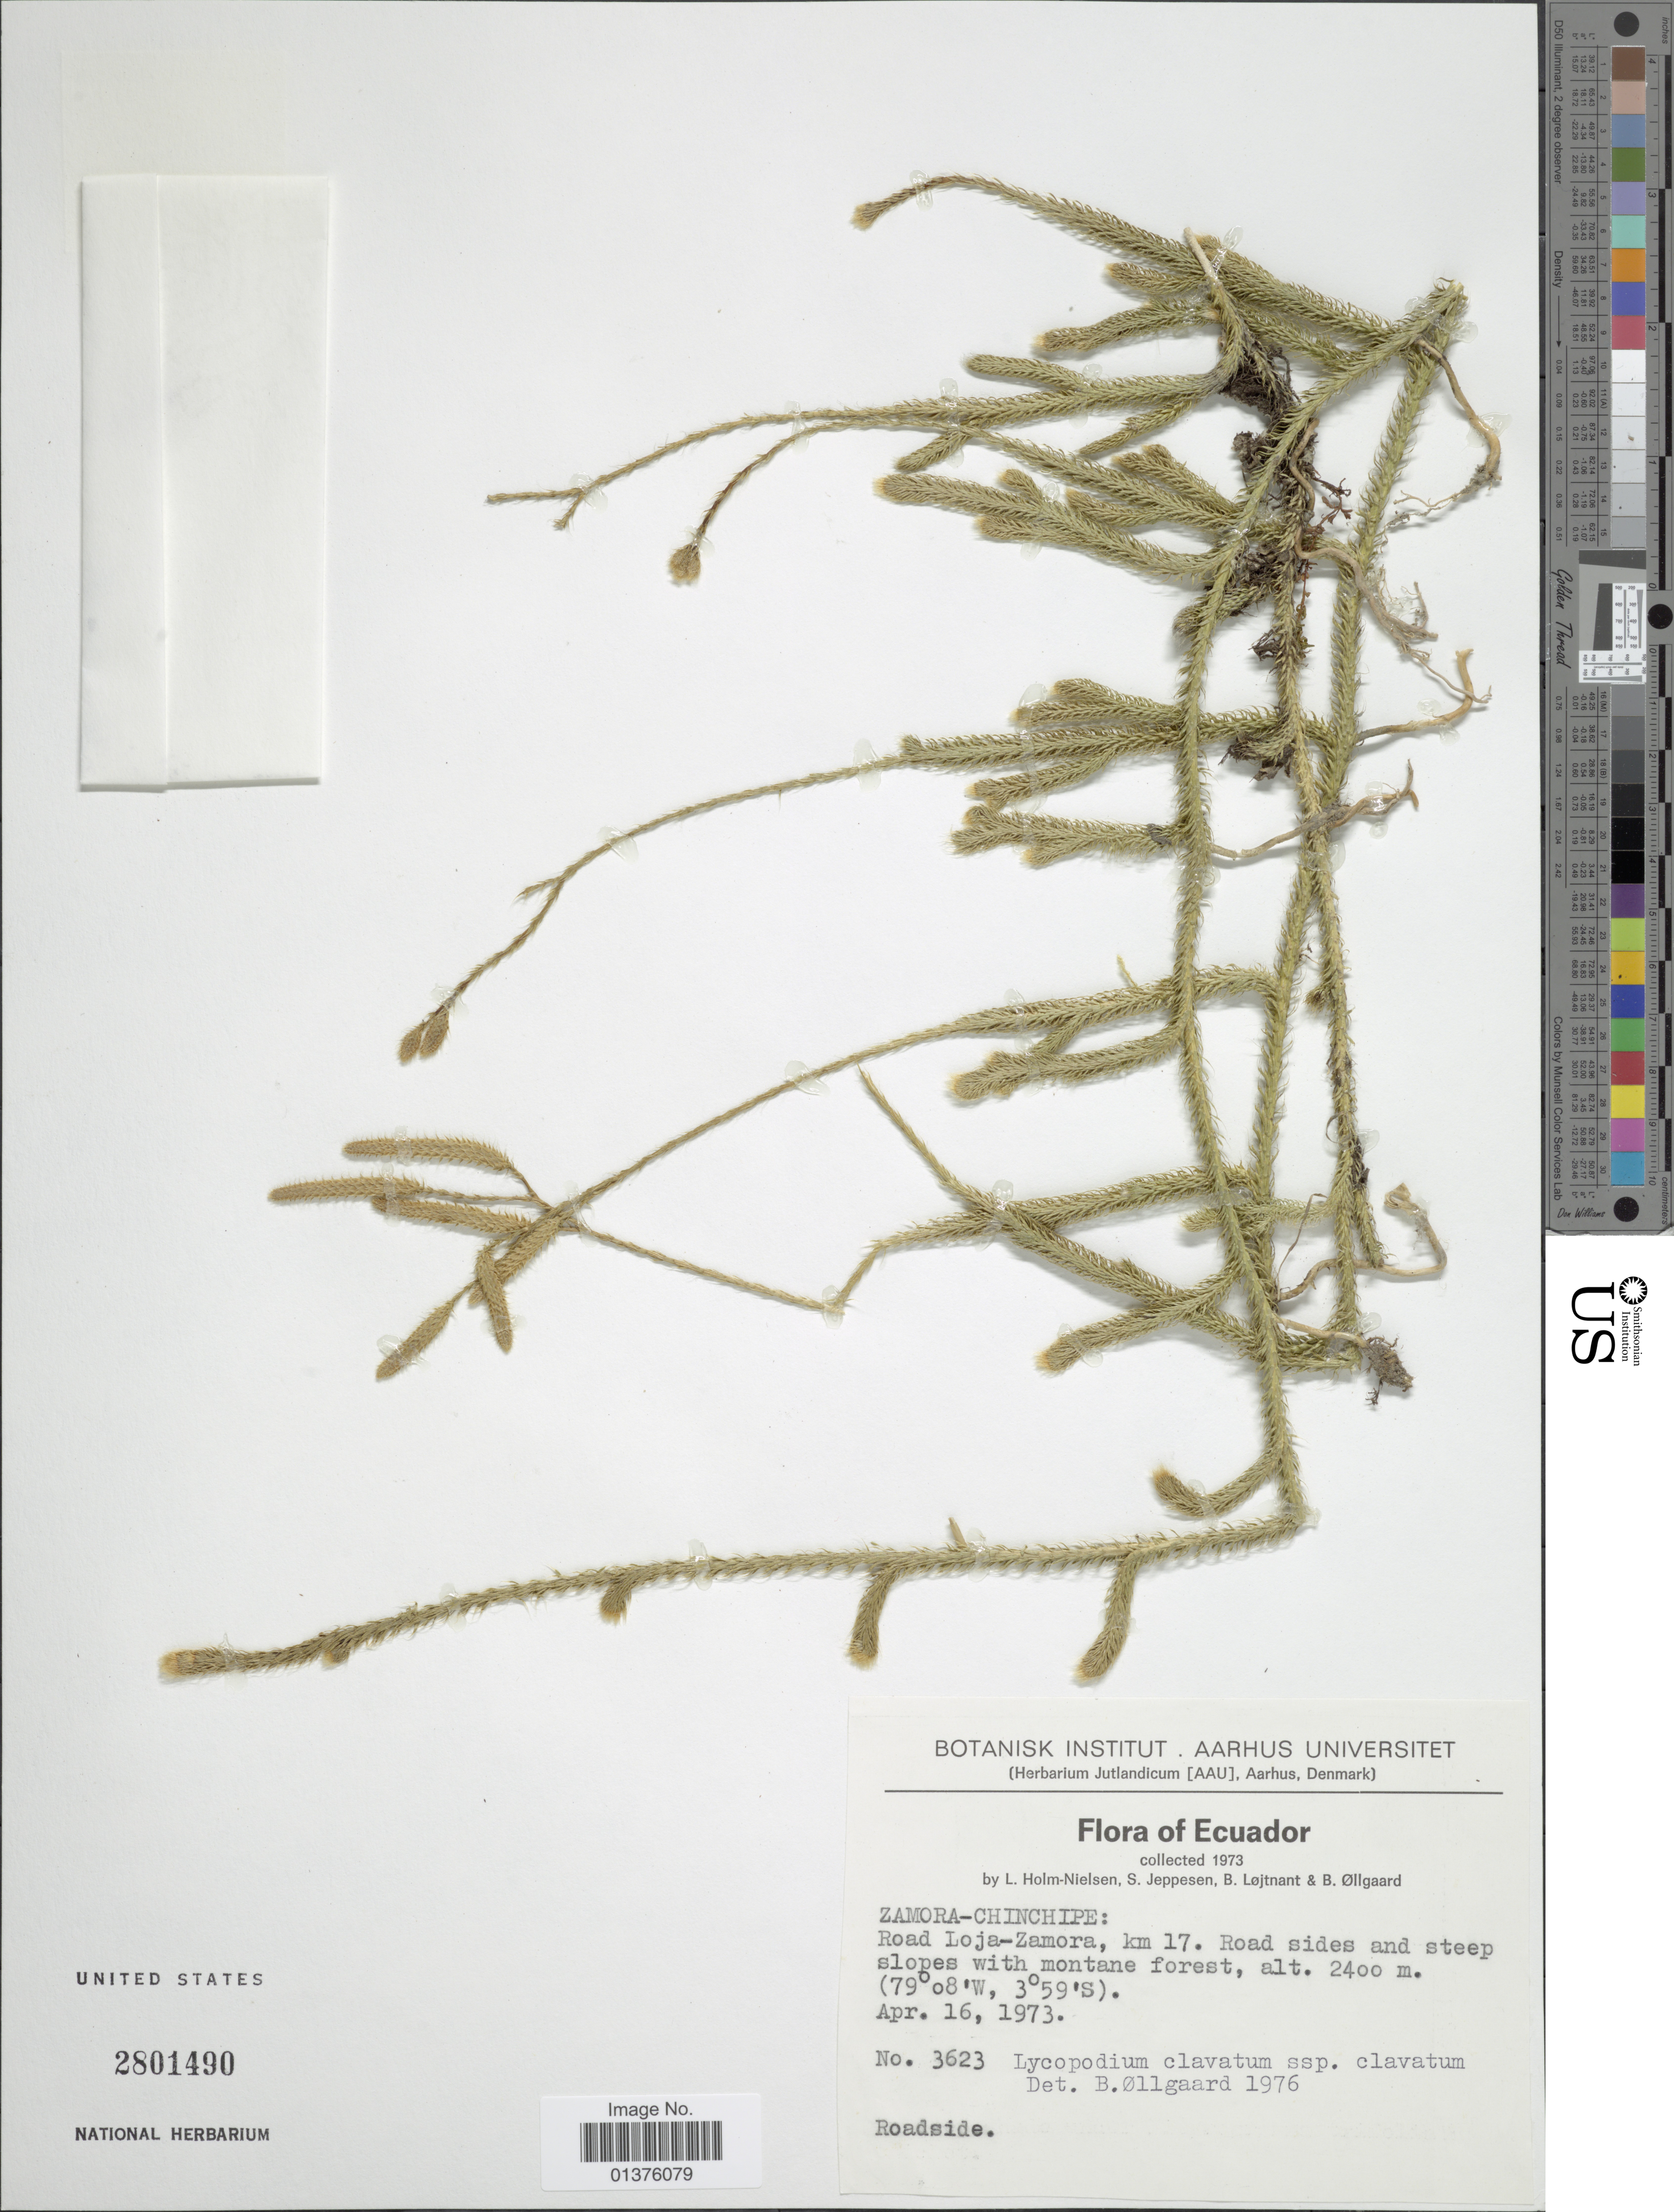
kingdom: Plantae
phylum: Tracheophyta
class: Lycopodiopsida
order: Lycopodiales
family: Lycopodiaceae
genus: Lycopodium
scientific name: Lycopodium clavatum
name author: L.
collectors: L. B. Holm-Nielsen, S. Jeppesen, B. Löjtnant & B. Øllgaard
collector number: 3623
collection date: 1973-04-16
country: Ecuador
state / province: Zamora-Chinchipe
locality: Road Loja-Zamora, km 17, road sides and steep slopes with montane forest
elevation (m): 2400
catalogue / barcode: US 2801490